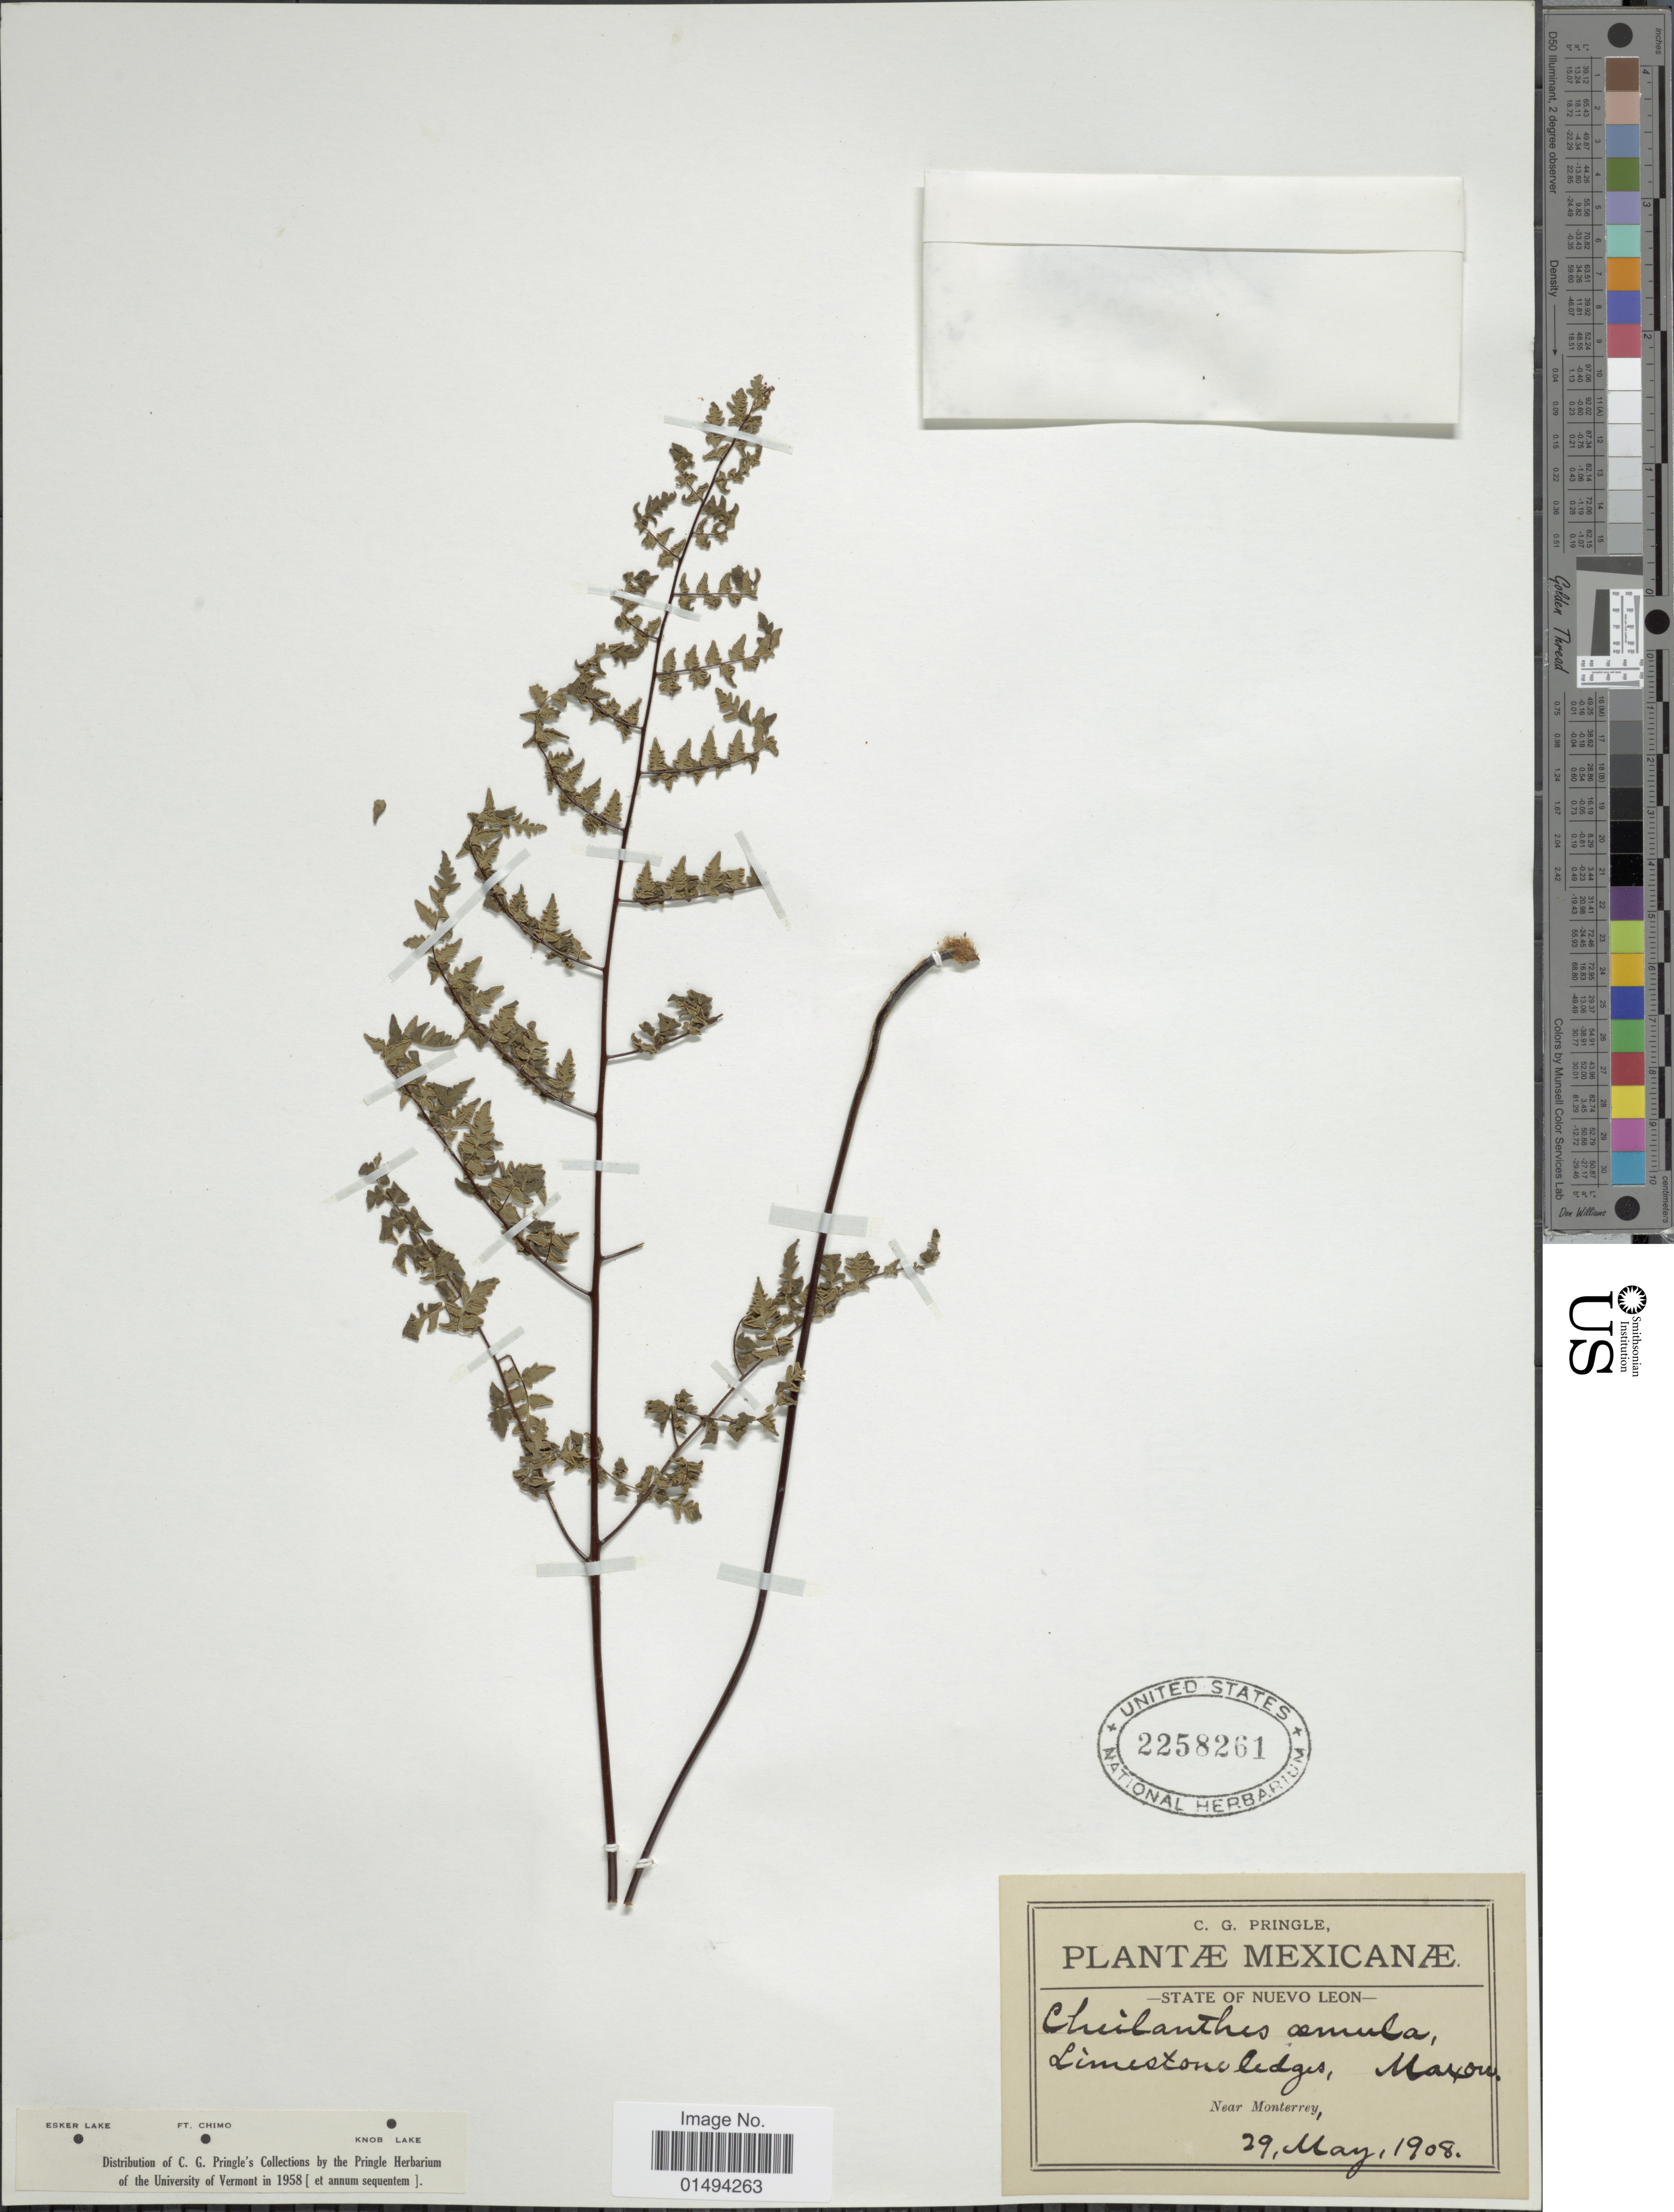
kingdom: Plantae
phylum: Tracheophyta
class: Polypodiopsida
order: Polypodiales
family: Pteridaceae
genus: Myriopteris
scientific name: Myriopteris aemula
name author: (Maxon) Grusz & Windham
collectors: C. G. Pringle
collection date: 1908-05-29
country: Mexico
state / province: Nuevo León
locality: Limestone ledges, Maxon, near Monterrey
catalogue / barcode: US 2258261